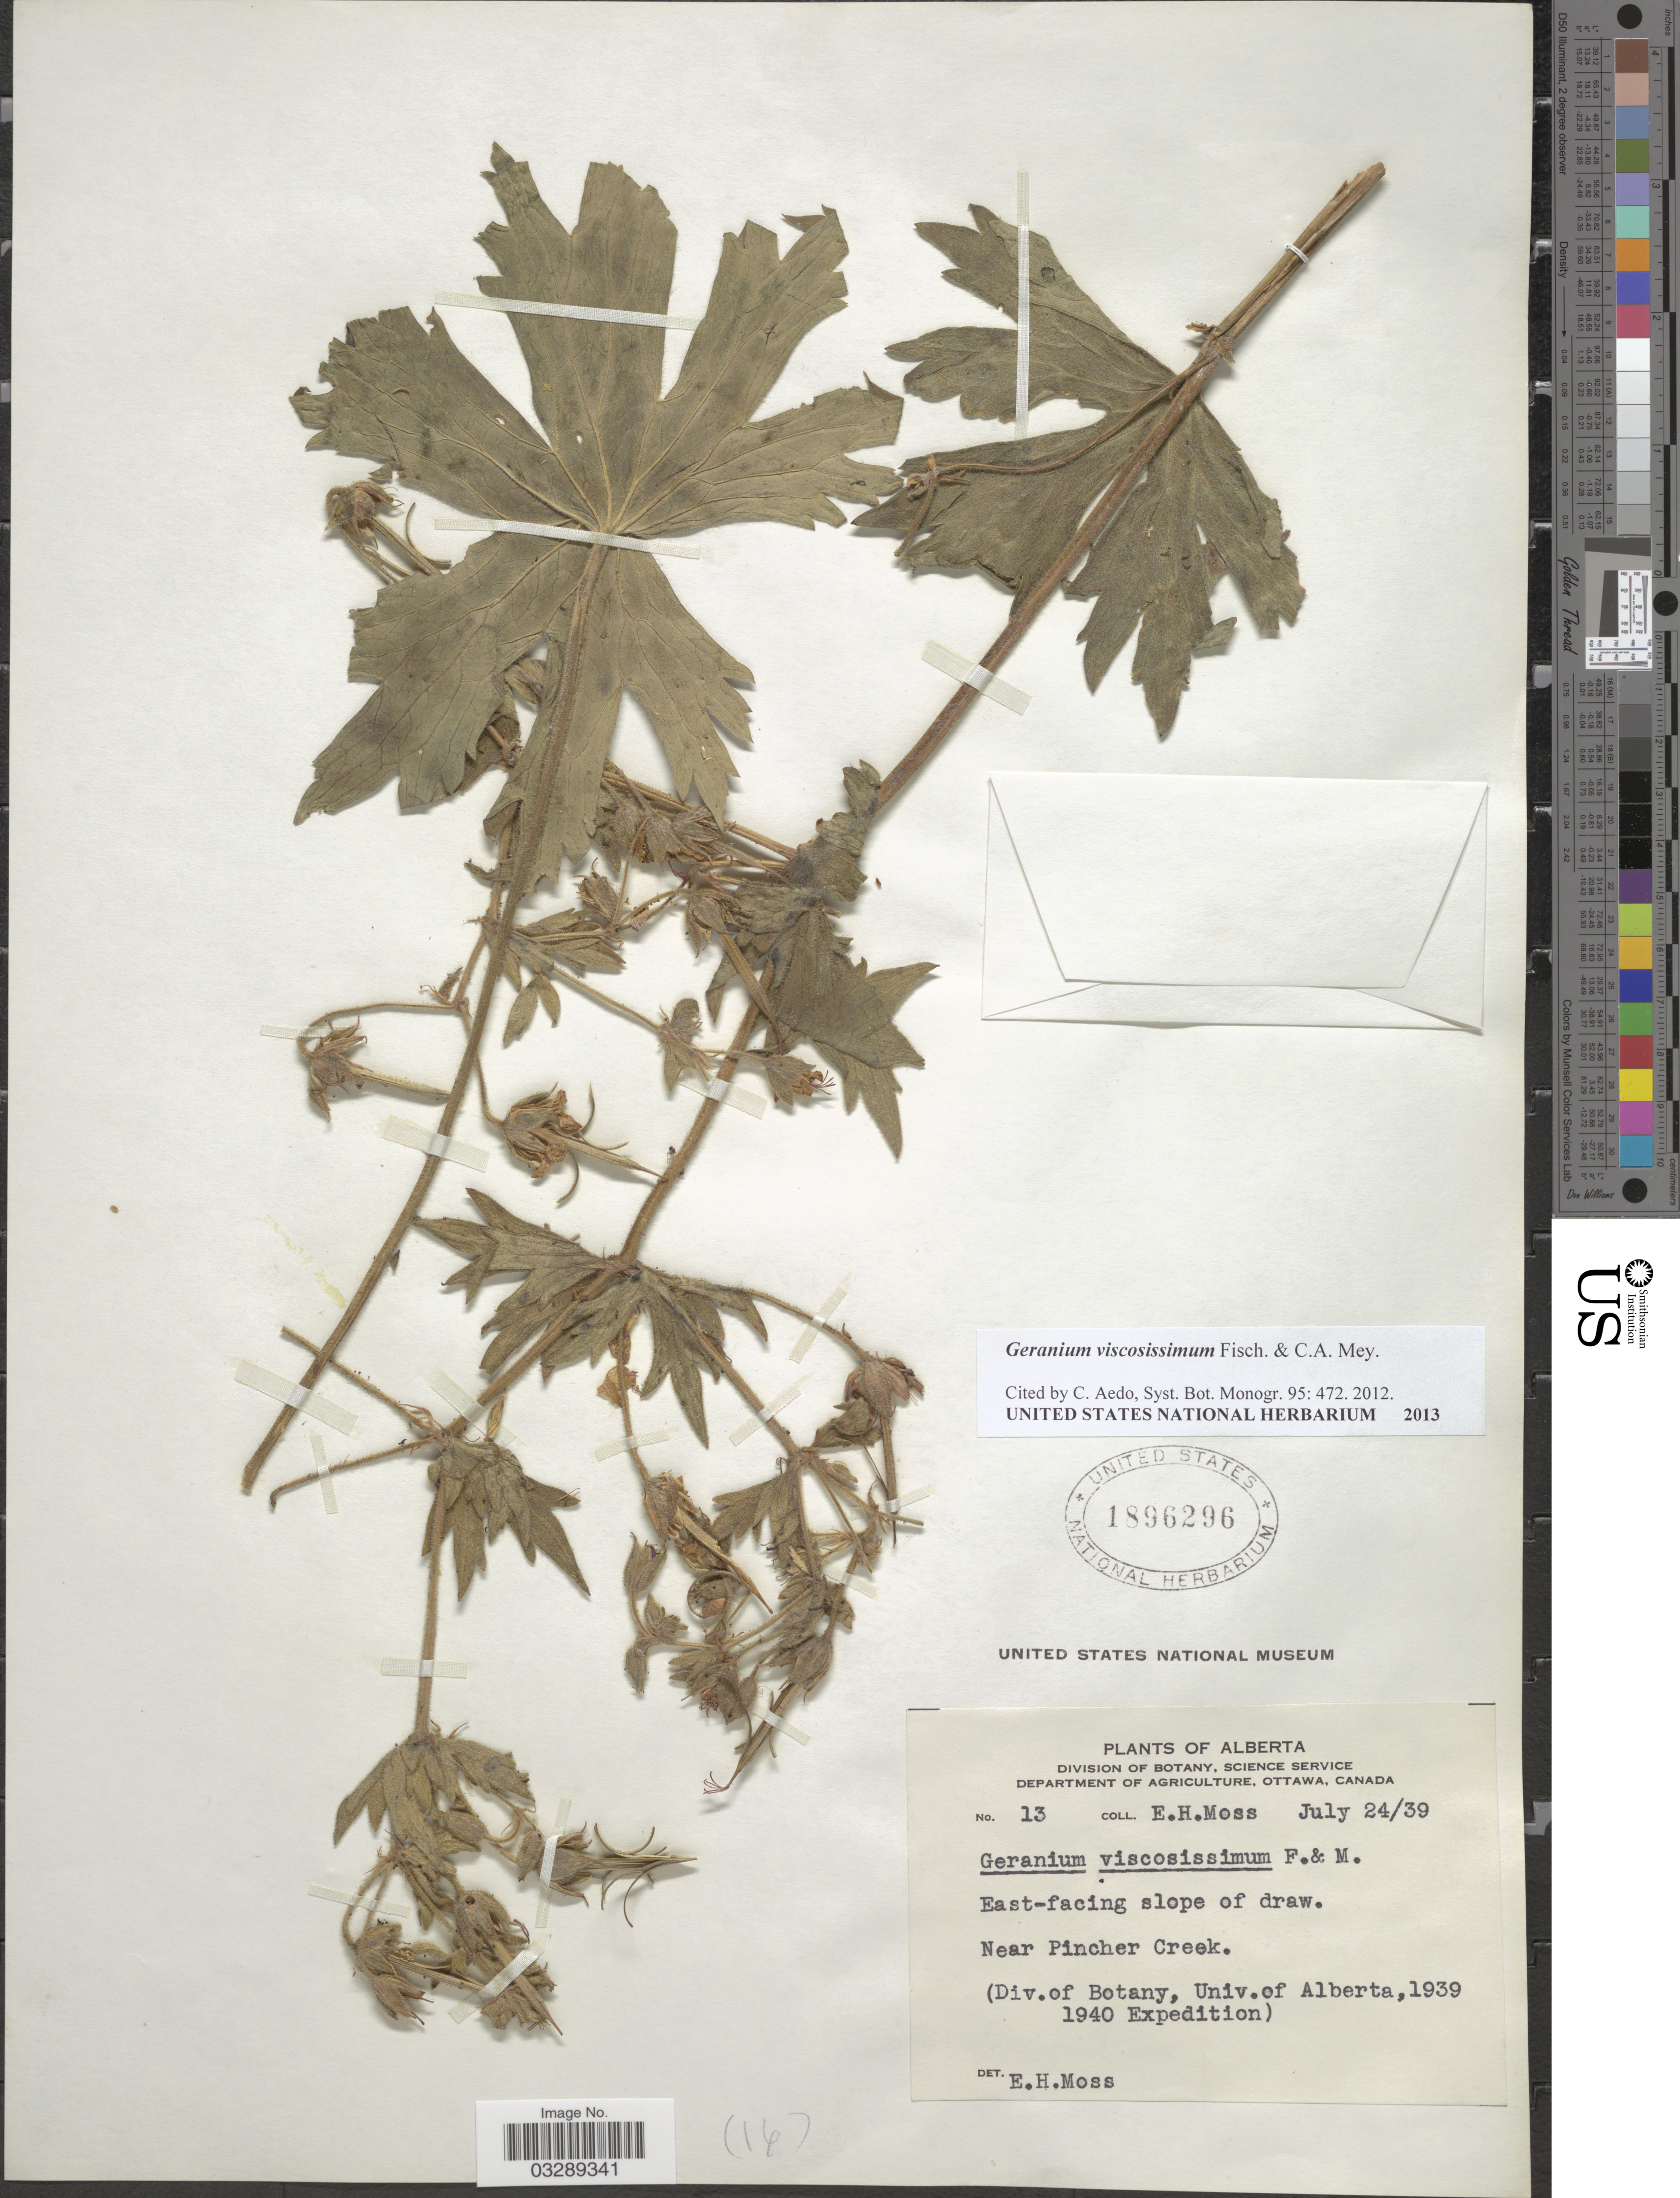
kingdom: Plantae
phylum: Tracheophyta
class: Magnoliopsida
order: Geraniales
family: Geraniaceae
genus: Geranium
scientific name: Geranium viscosissimum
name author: Fisch. & C.A. Mey.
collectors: E. Moss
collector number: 13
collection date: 1939-07-24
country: Canada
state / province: Alberta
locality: East-facing slope of draw, Near Pincher Creek.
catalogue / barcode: US 1896296